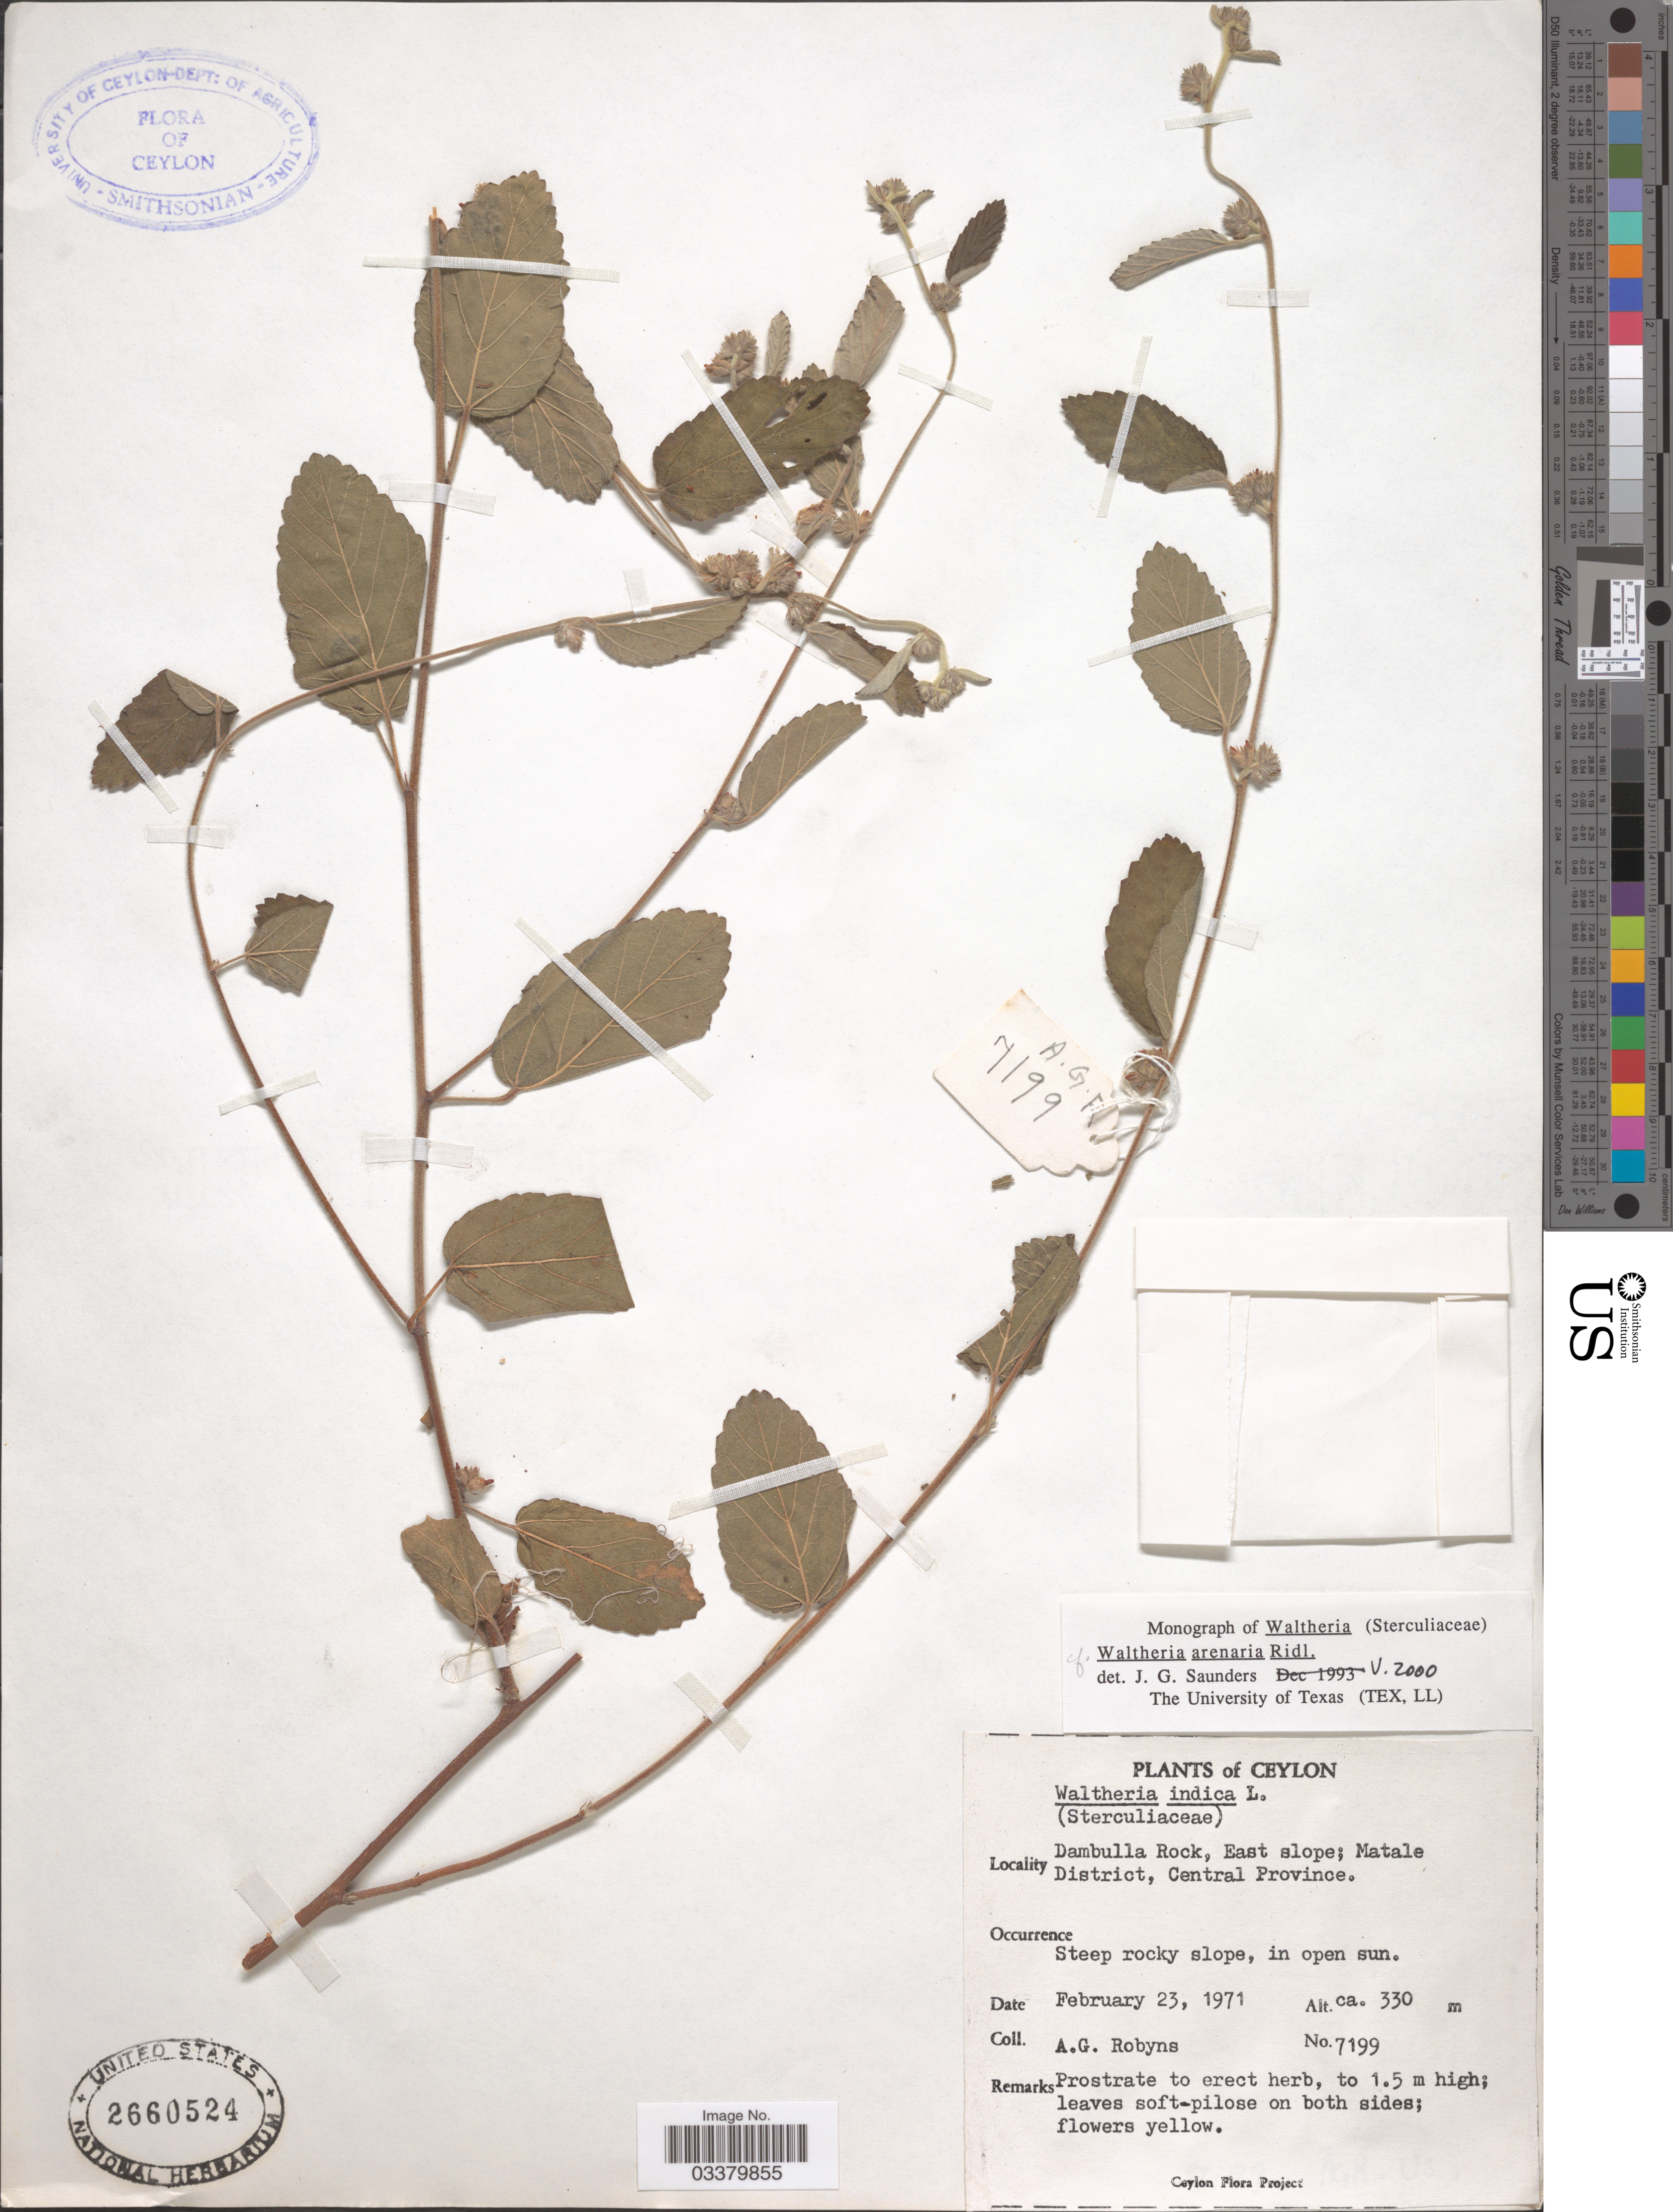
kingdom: Plantae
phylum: Tracheophyta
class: Magnoliopsida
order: Malvales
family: Malvaceae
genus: Waltheria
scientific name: Waltheria arenaria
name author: Ridl.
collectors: A. Robyns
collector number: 7199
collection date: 1971-02-23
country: Sri Lanka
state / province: Central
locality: Ceylon, Dambulla Rock, East slope; Matale District.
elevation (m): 330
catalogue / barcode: US 2660524